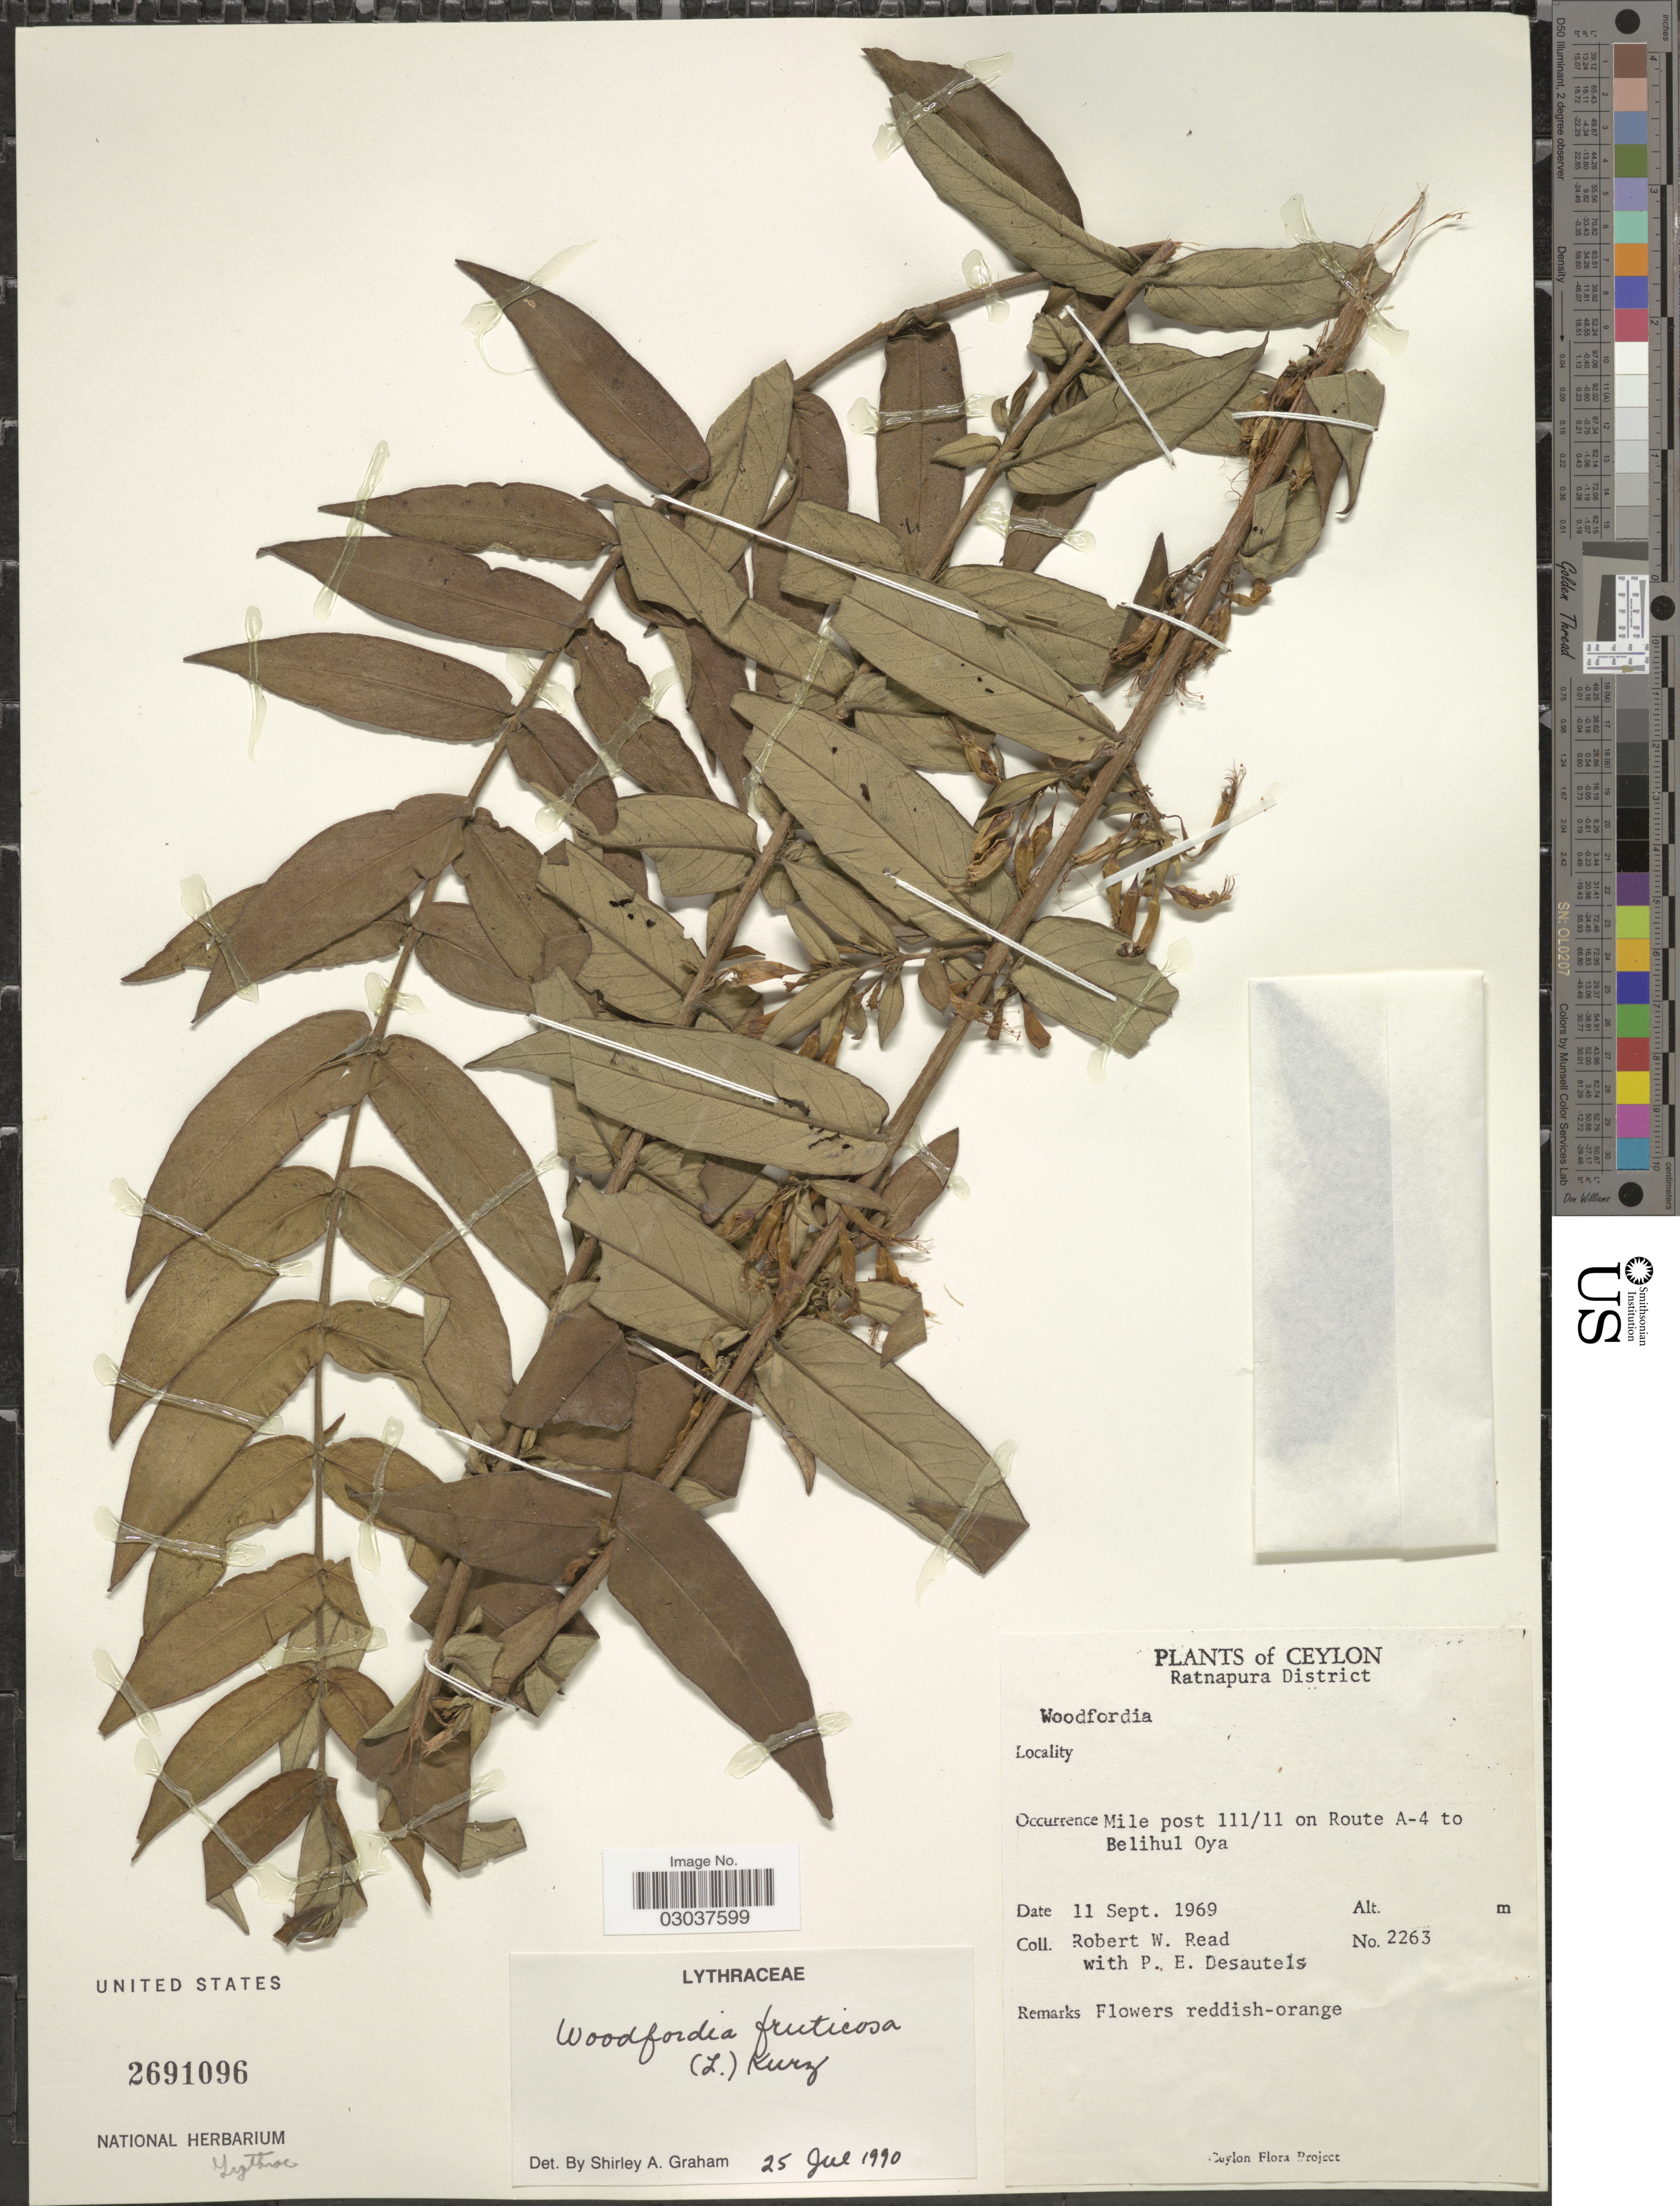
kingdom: Plantae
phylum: Tracheophyta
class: Magnoliopsida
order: Myrtales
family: Lythraceae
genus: Woodfordia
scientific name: Woodfordia fruticosa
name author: (L.) Kurz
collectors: R. W. Read & P. Desautels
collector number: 2263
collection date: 1969-09-11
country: Sri Lanka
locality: Ceylon. Ratnapura District. Mile post 111/11 on Route A-4 to Belihul Oya.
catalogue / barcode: US 2691096